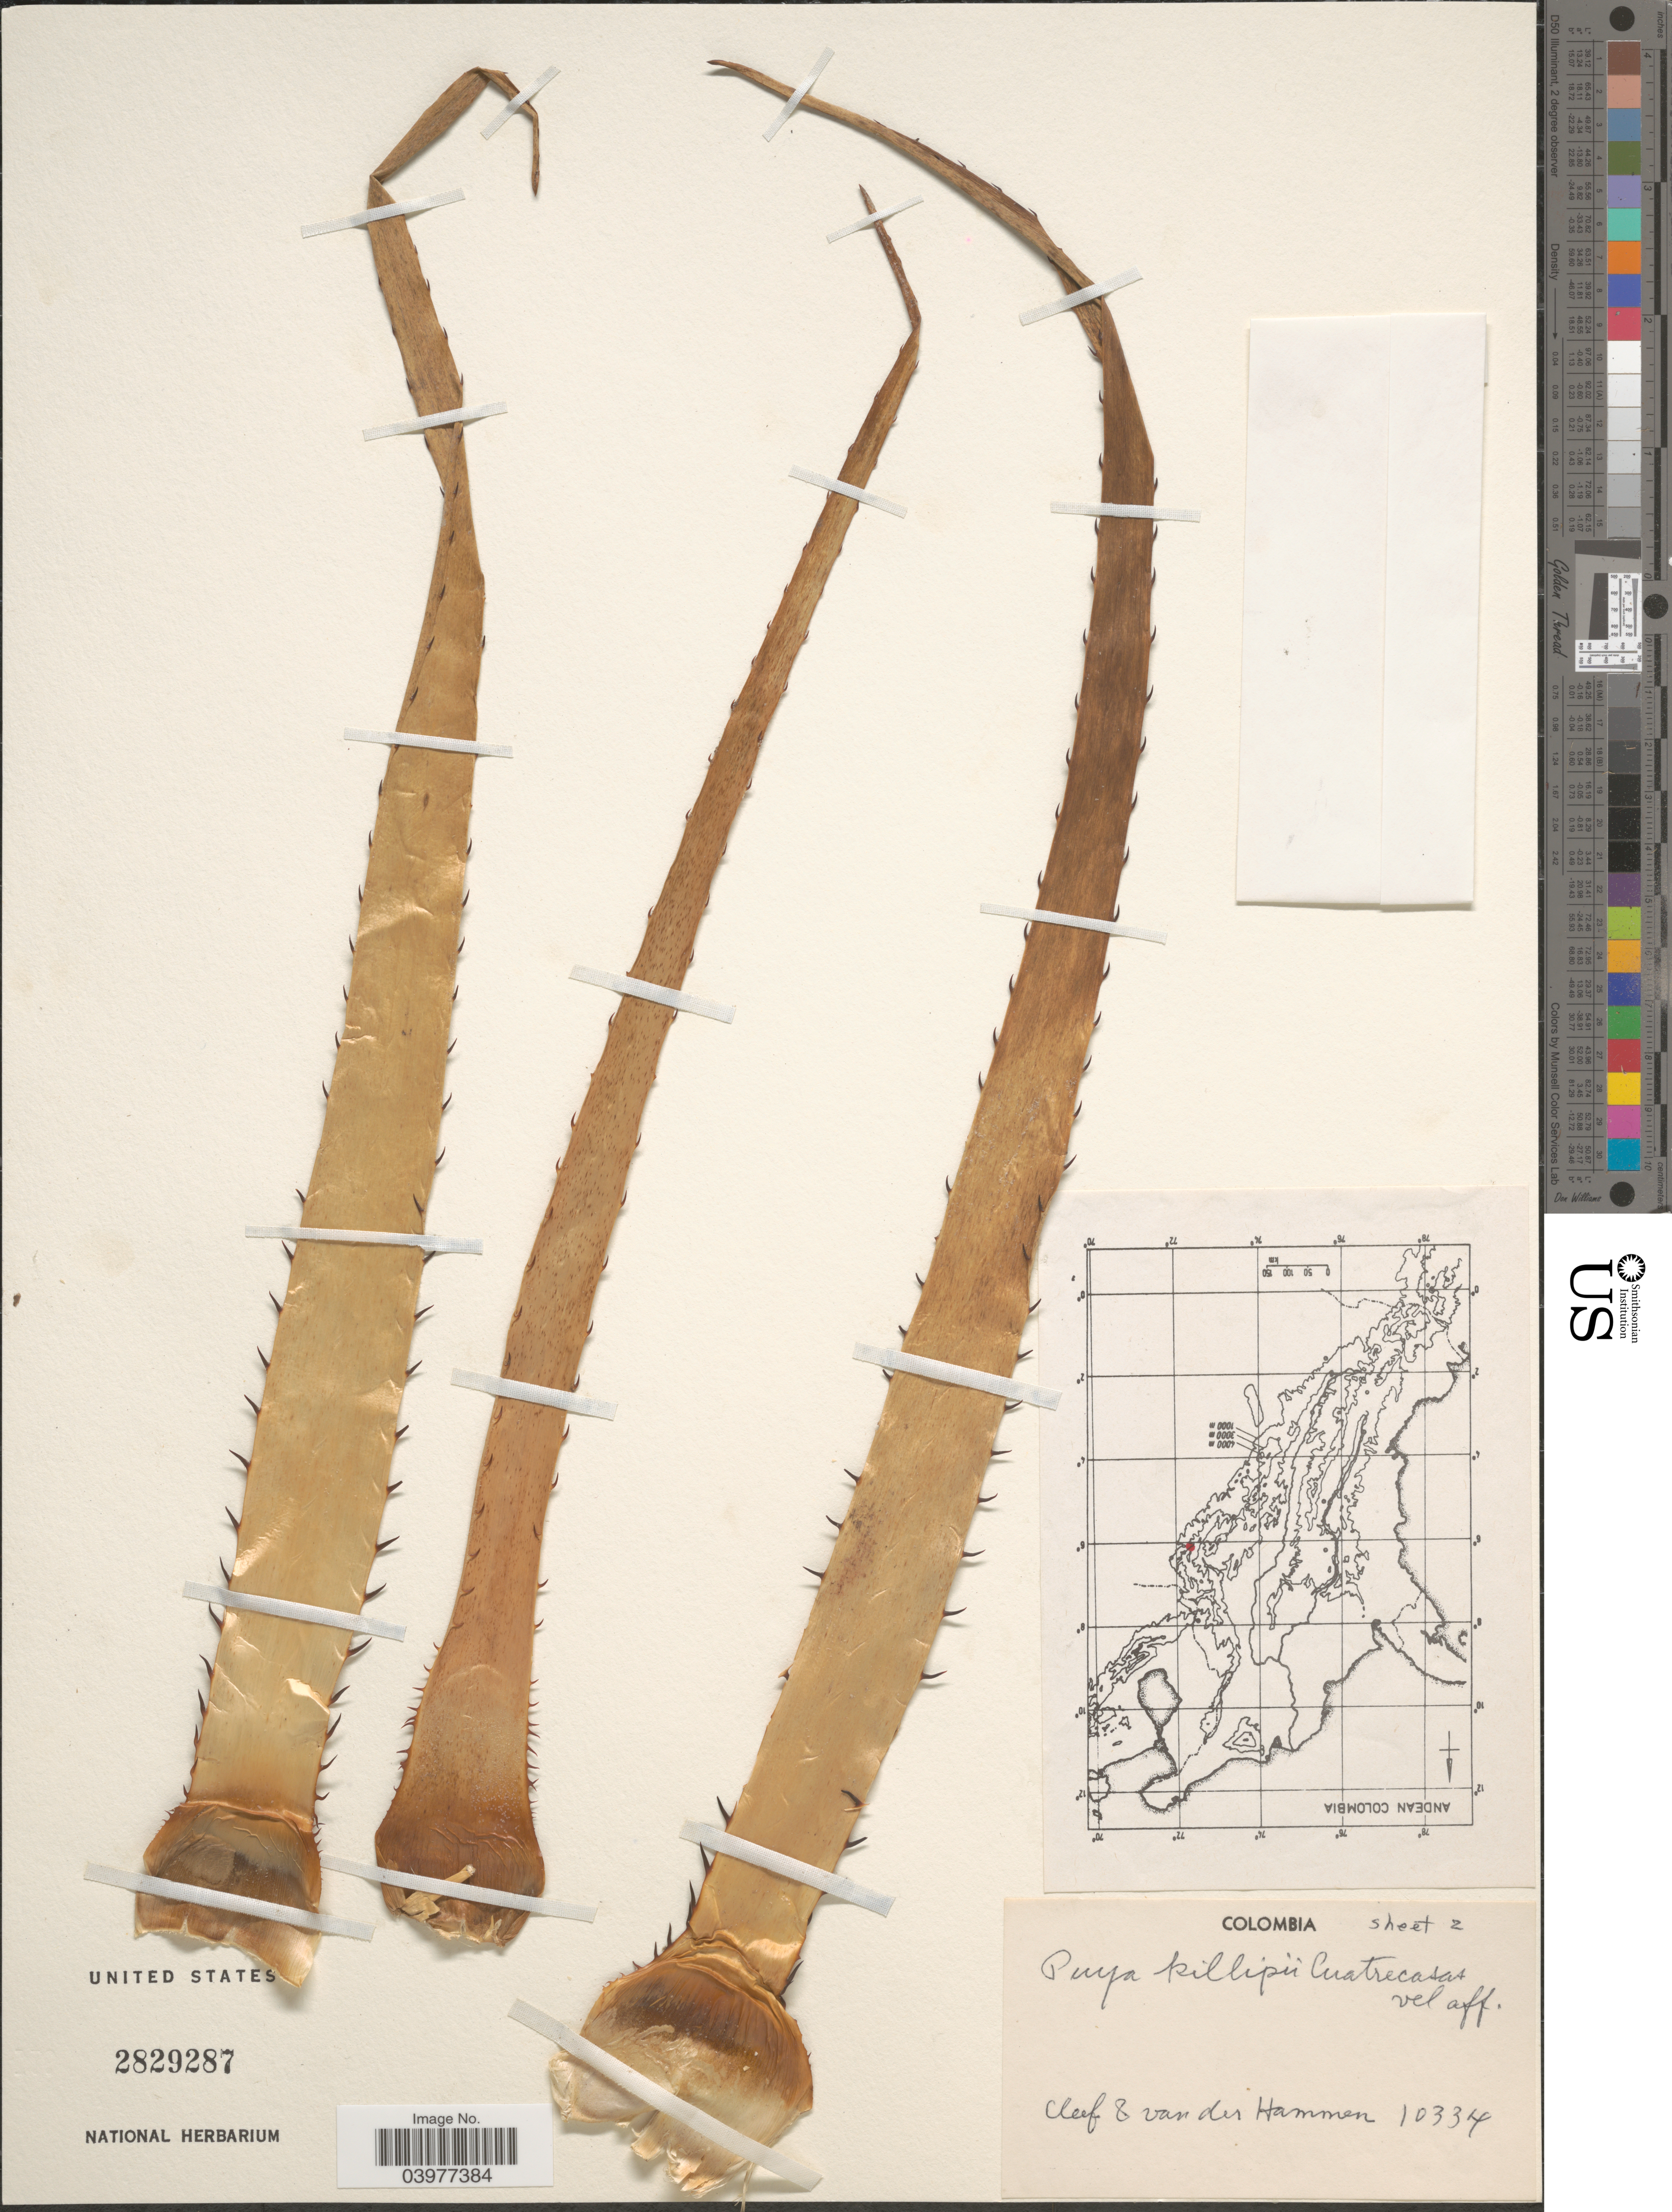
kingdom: Plantae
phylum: Tracheophyta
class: Liliopsida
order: Poales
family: Bromeliaceae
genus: Puya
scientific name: Puya killipii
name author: Cuatrec.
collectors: A. M. Cleef & T. Hammen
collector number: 10334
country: Colombia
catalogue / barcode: US 2829287